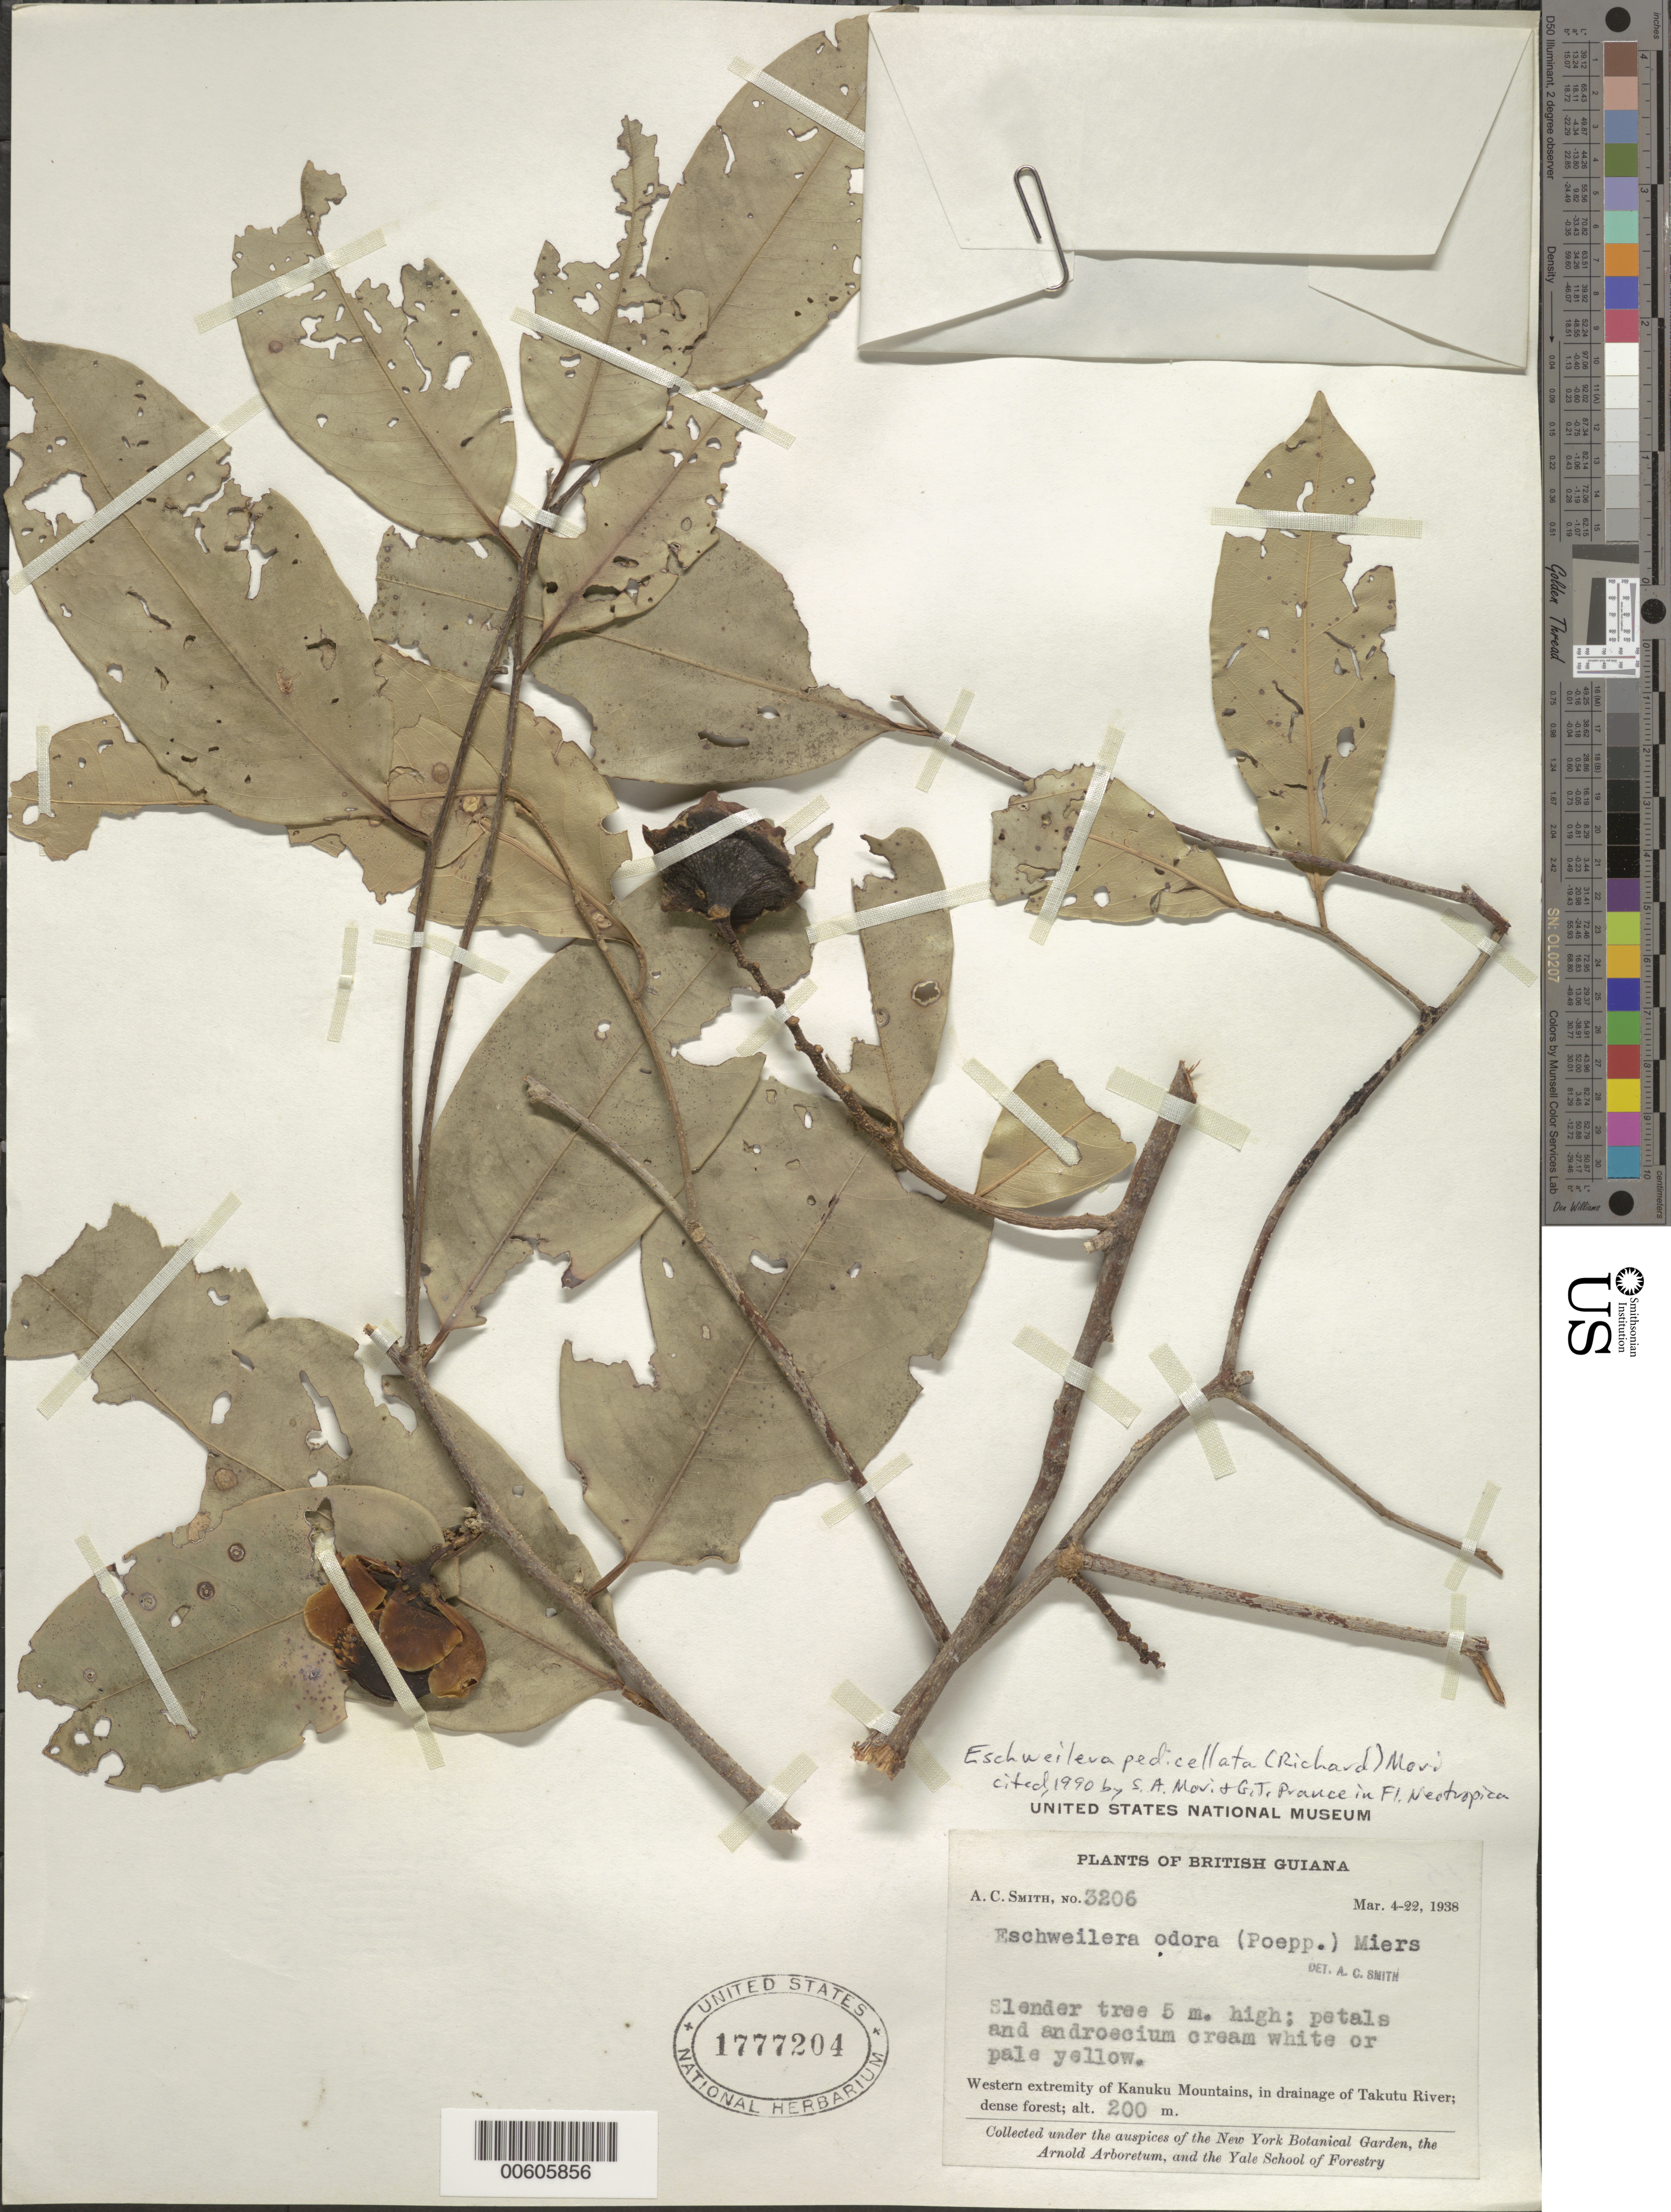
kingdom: Plantae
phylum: Tracheophyta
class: Magnoliopsida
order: Ericales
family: Lecythidaceae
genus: Eschweilera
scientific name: Eschweilera pedicellata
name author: (Rich.) S.A. Mori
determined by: Mori, Scott A.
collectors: A. C. Smith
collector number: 3206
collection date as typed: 4-Mar-38 to 22-Mar-38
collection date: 1938-03-04/1938-03-22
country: Guyana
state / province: U. Takutu-U. Essequibo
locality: Kanuku Mts., drainage of Takutu R., western extremity of Kanuku Mountains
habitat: Dense forest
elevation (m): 200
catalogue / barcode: US 1777204